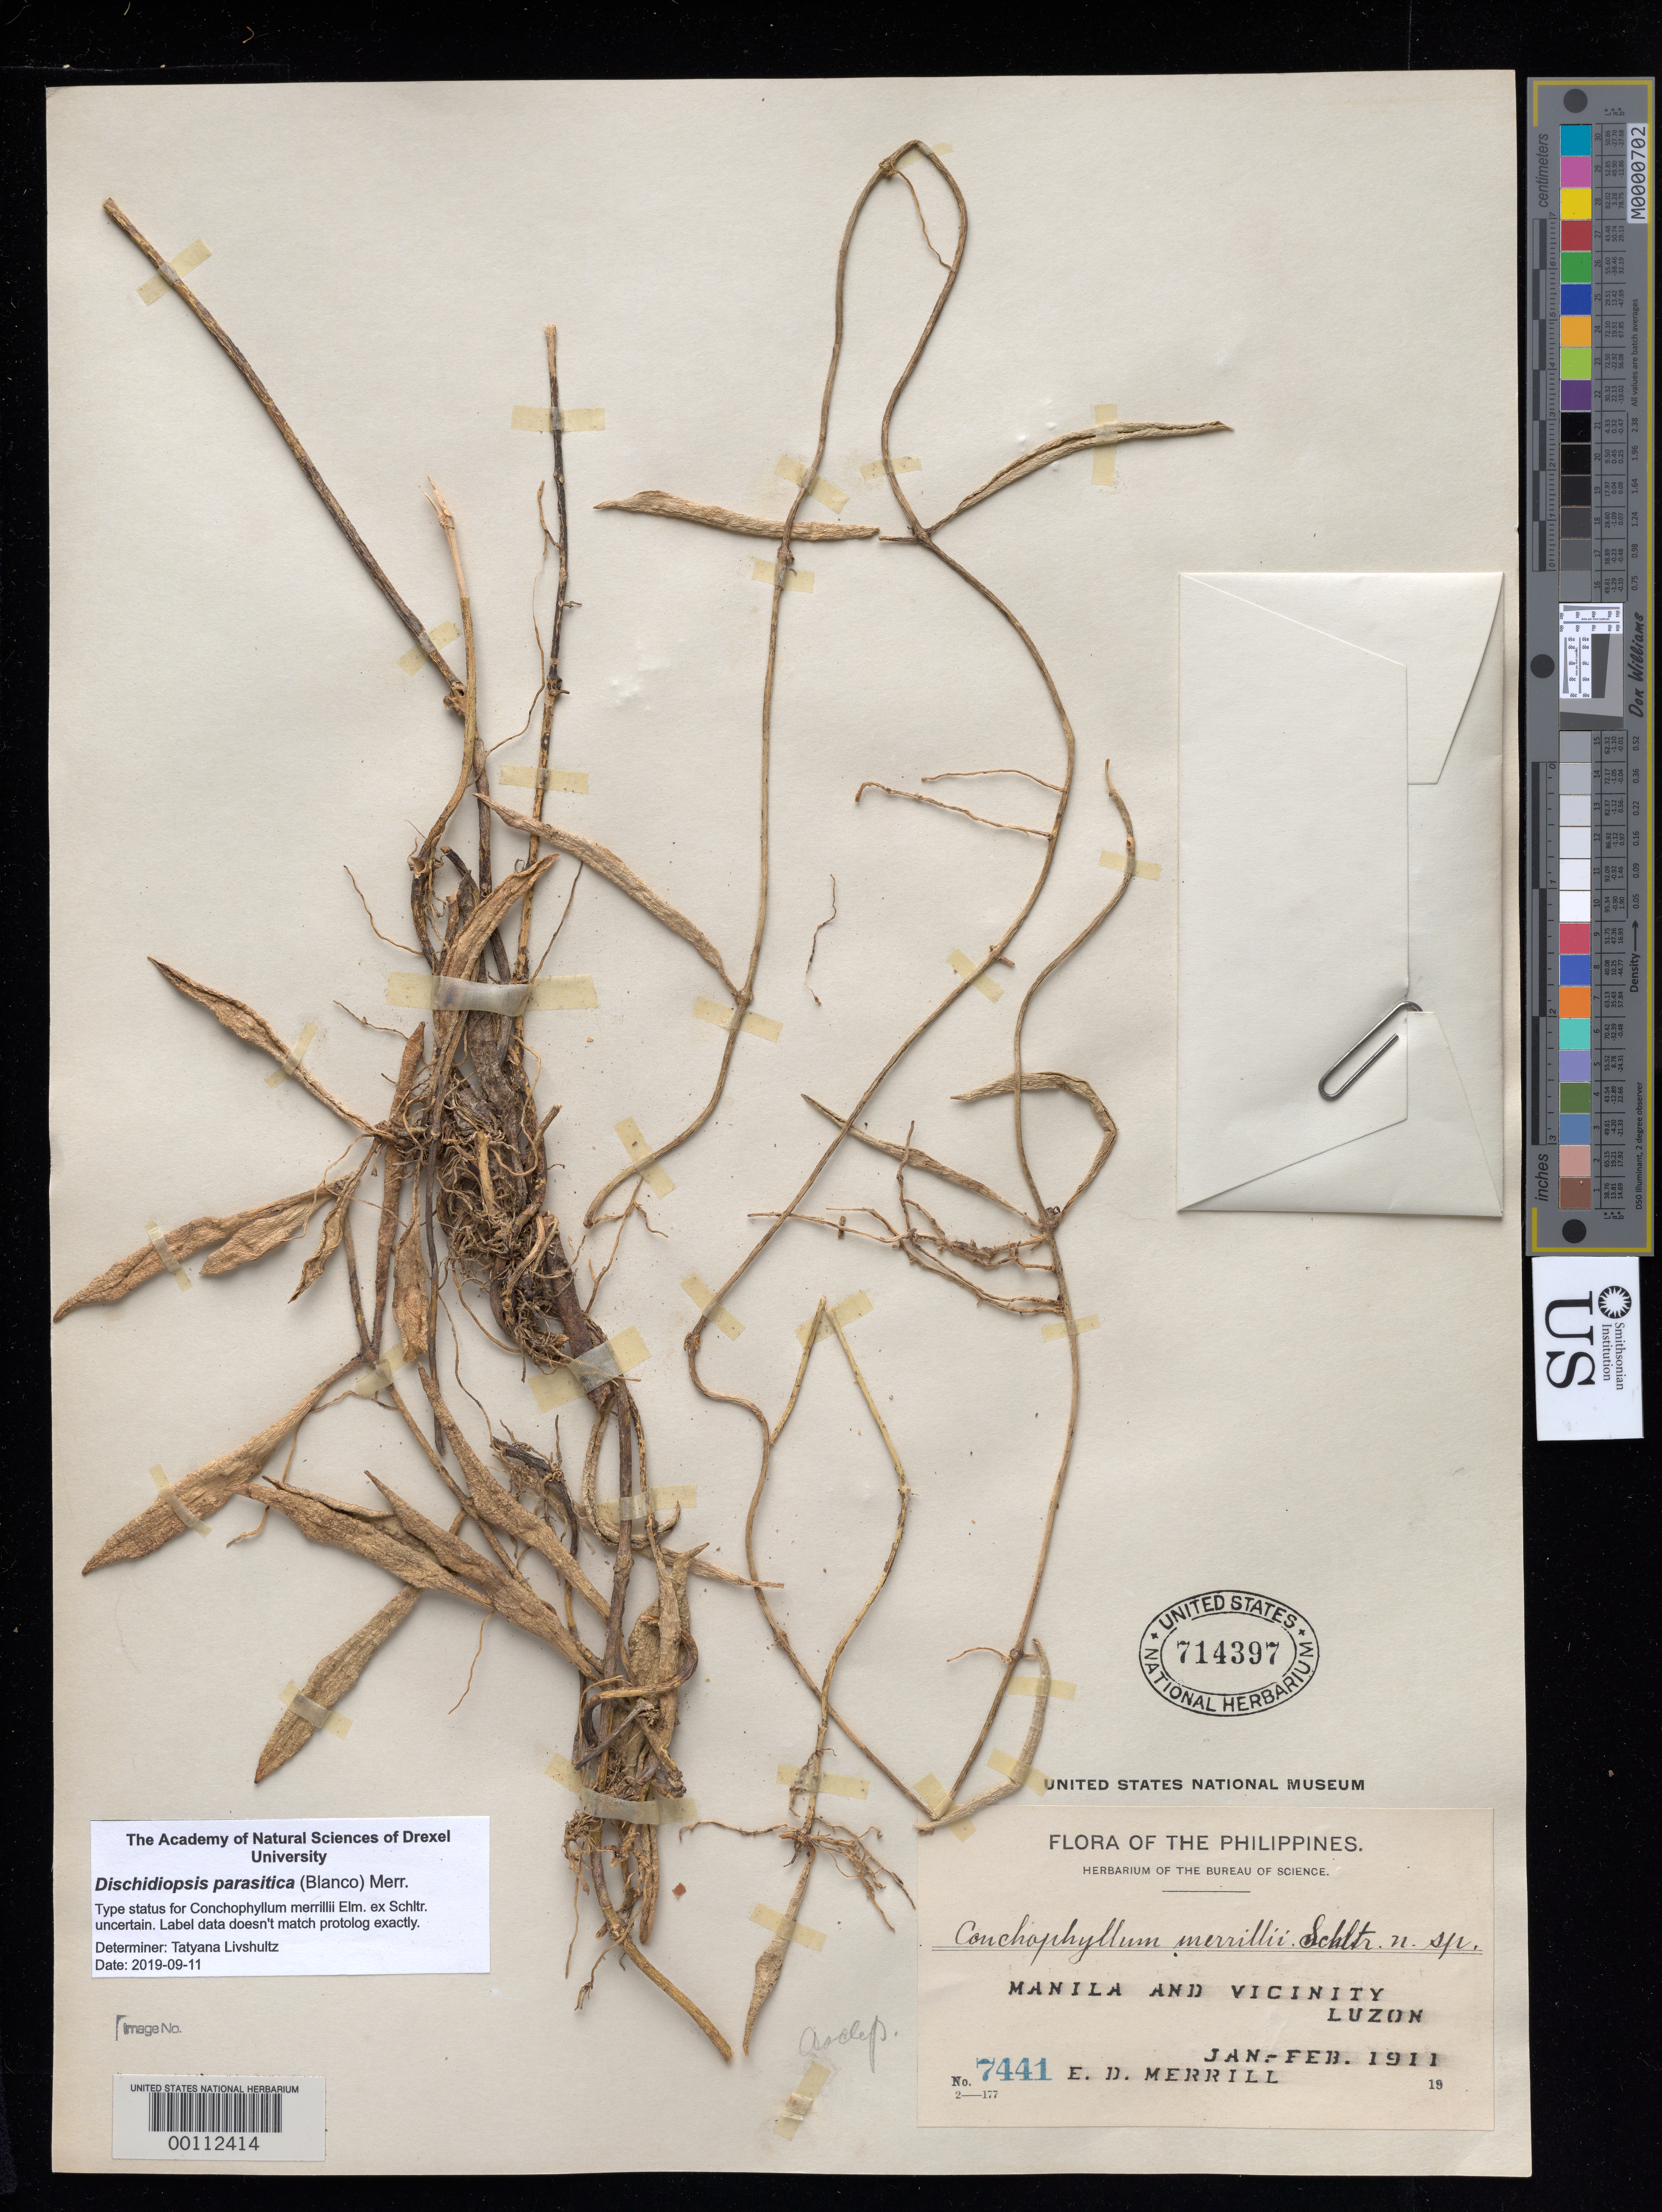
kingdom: Plantae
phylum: Tracheophyta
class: Magnoliopsida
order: Gentianales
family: Apocynaceae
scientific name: Conchophyllum merrillii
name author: Schltr. ex Merr.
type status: Original Material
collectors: E. D. Merrill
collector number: Bur. Sci. 7441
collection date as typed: Jan 1911 to -- Feb 1911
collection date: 1911-01/1911-02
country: Philippines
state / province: Calabarzon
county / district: Quezon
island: Luzon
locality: Manila & vicinity.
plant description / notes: Apparently original material, but no type or collections explicitly cited in protologue; only "On various trees, Masambong, fl. Feb.-Sept.; known only from the vicinity of Manila"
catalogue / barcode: US 714397